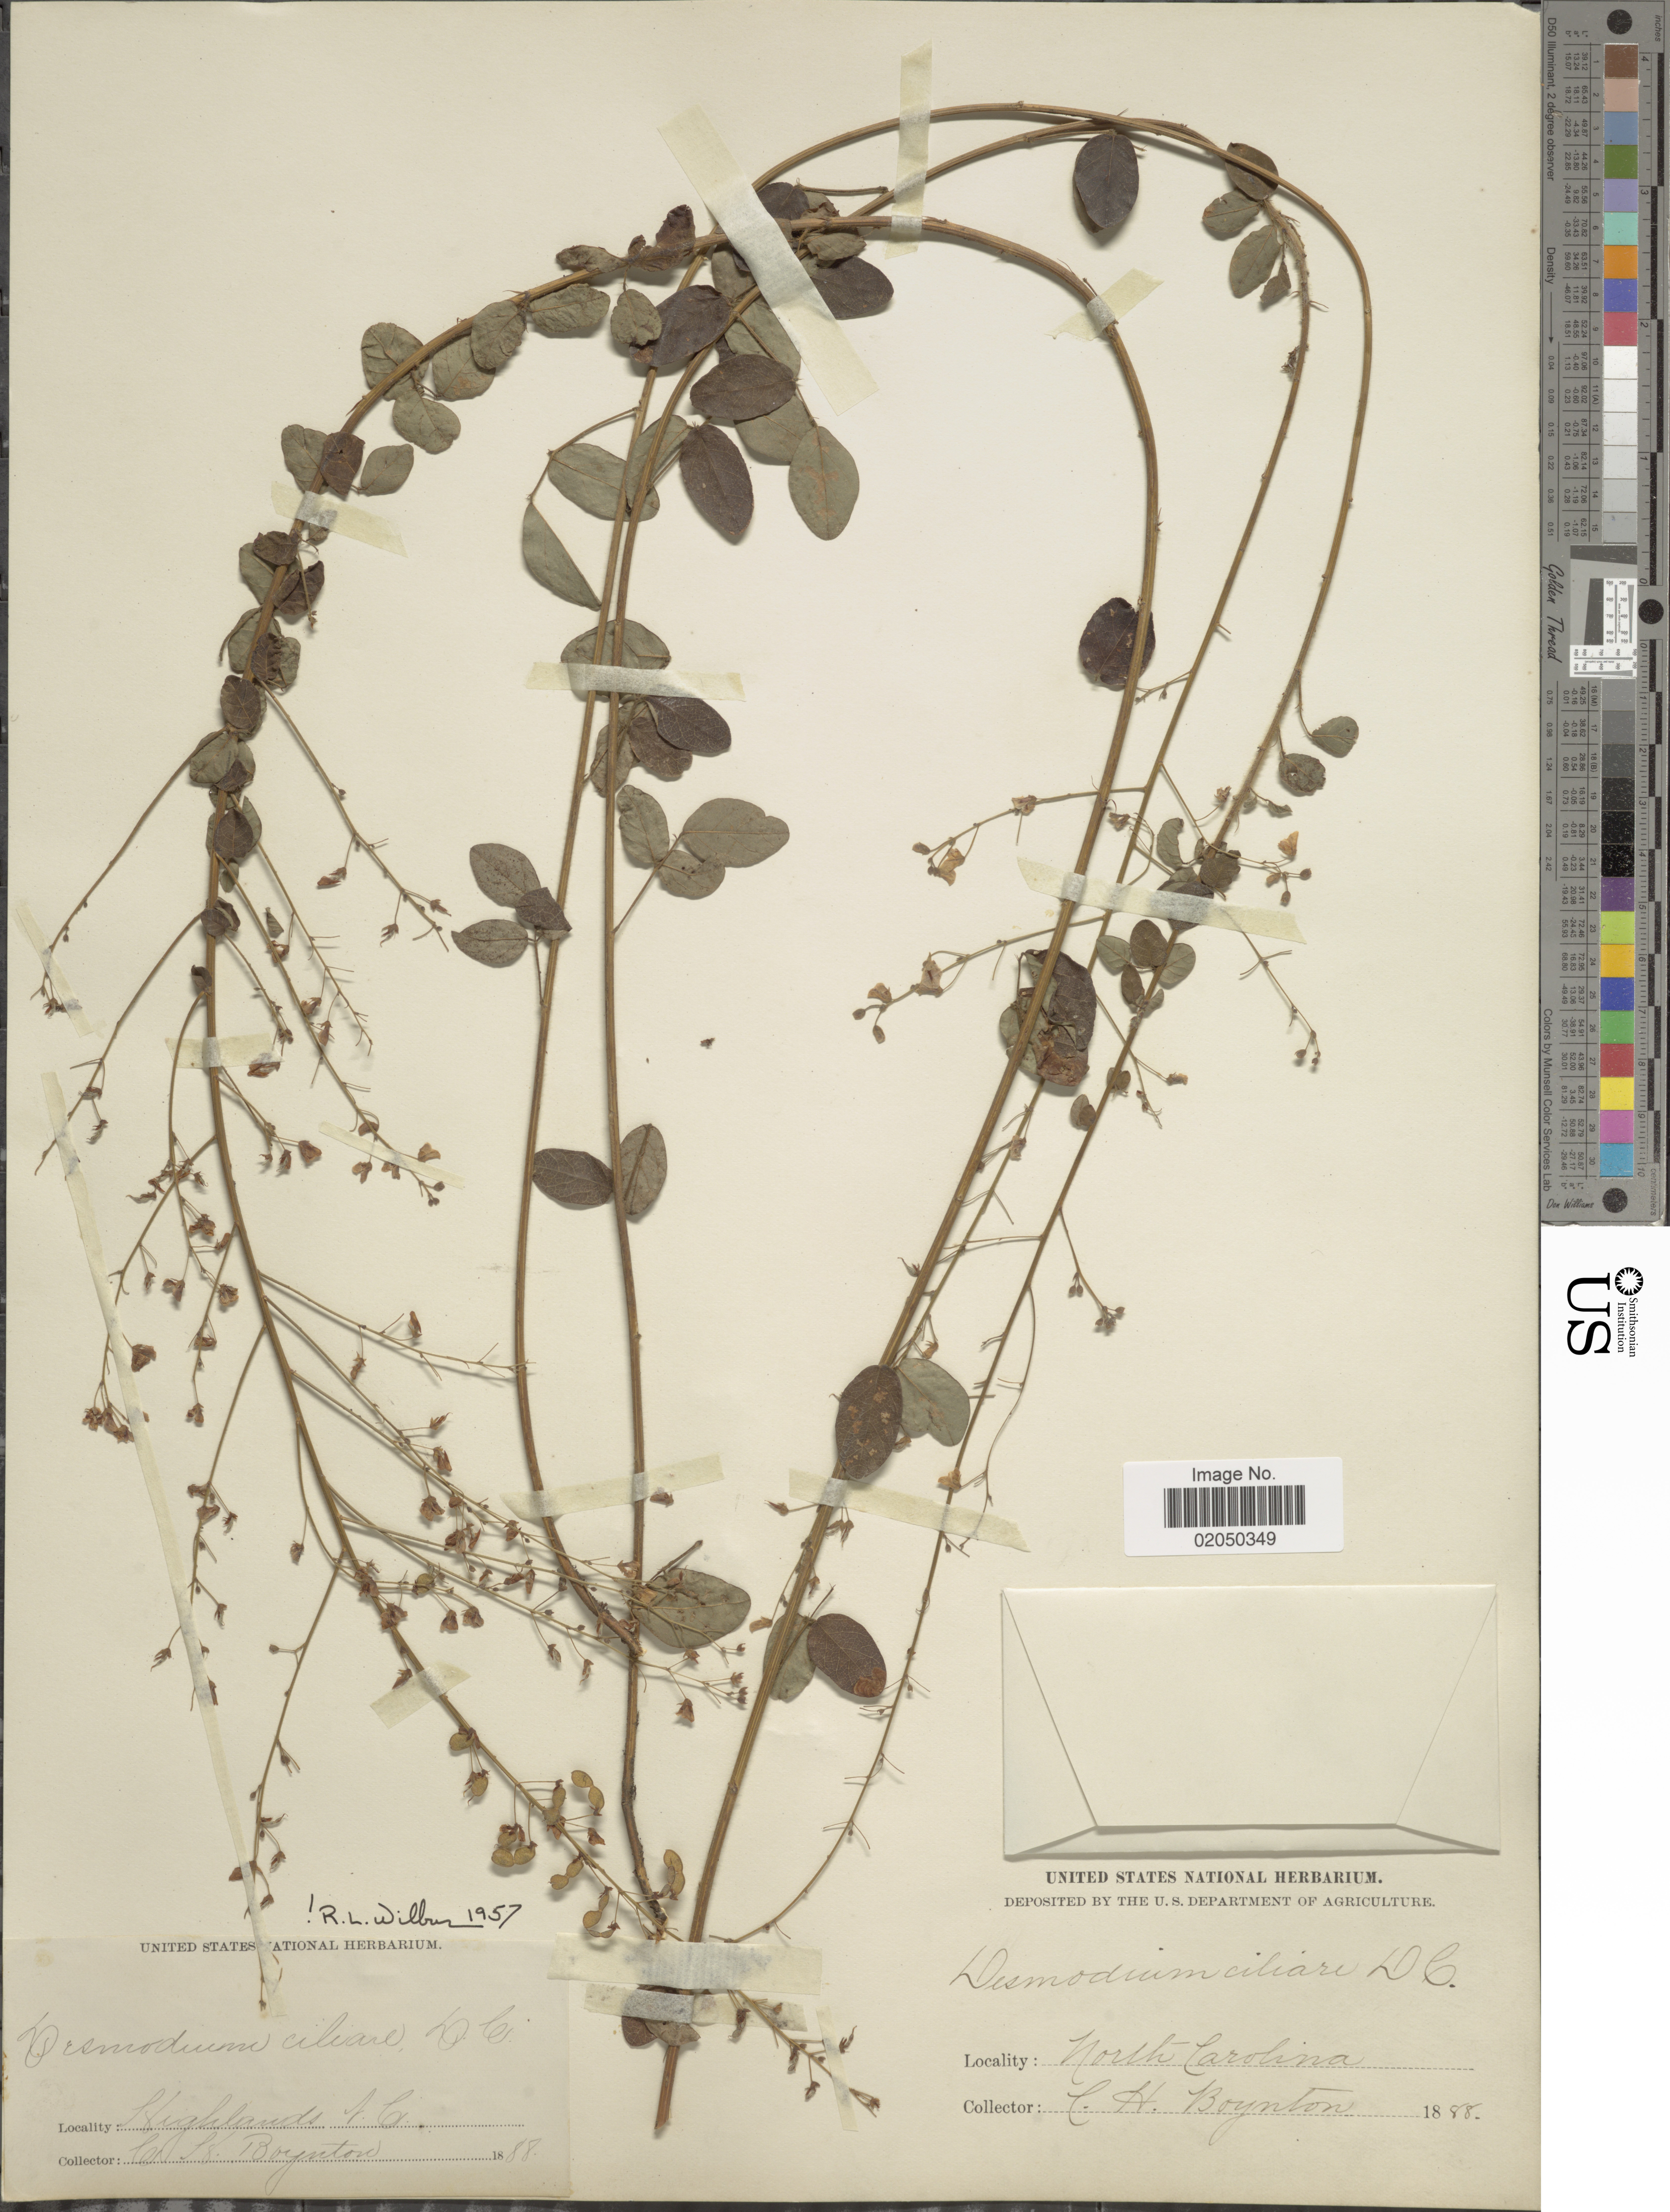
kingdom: Plantae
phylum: Tracheophyta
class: Magnoliopsida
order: Fabales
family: Fabaceae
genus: Desmodium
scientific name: Desmodium ciliare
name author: (Muhl. ex Willd.) DC.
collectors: C. Boynton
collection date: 1888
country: United States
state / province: North Carolina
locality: Highlands